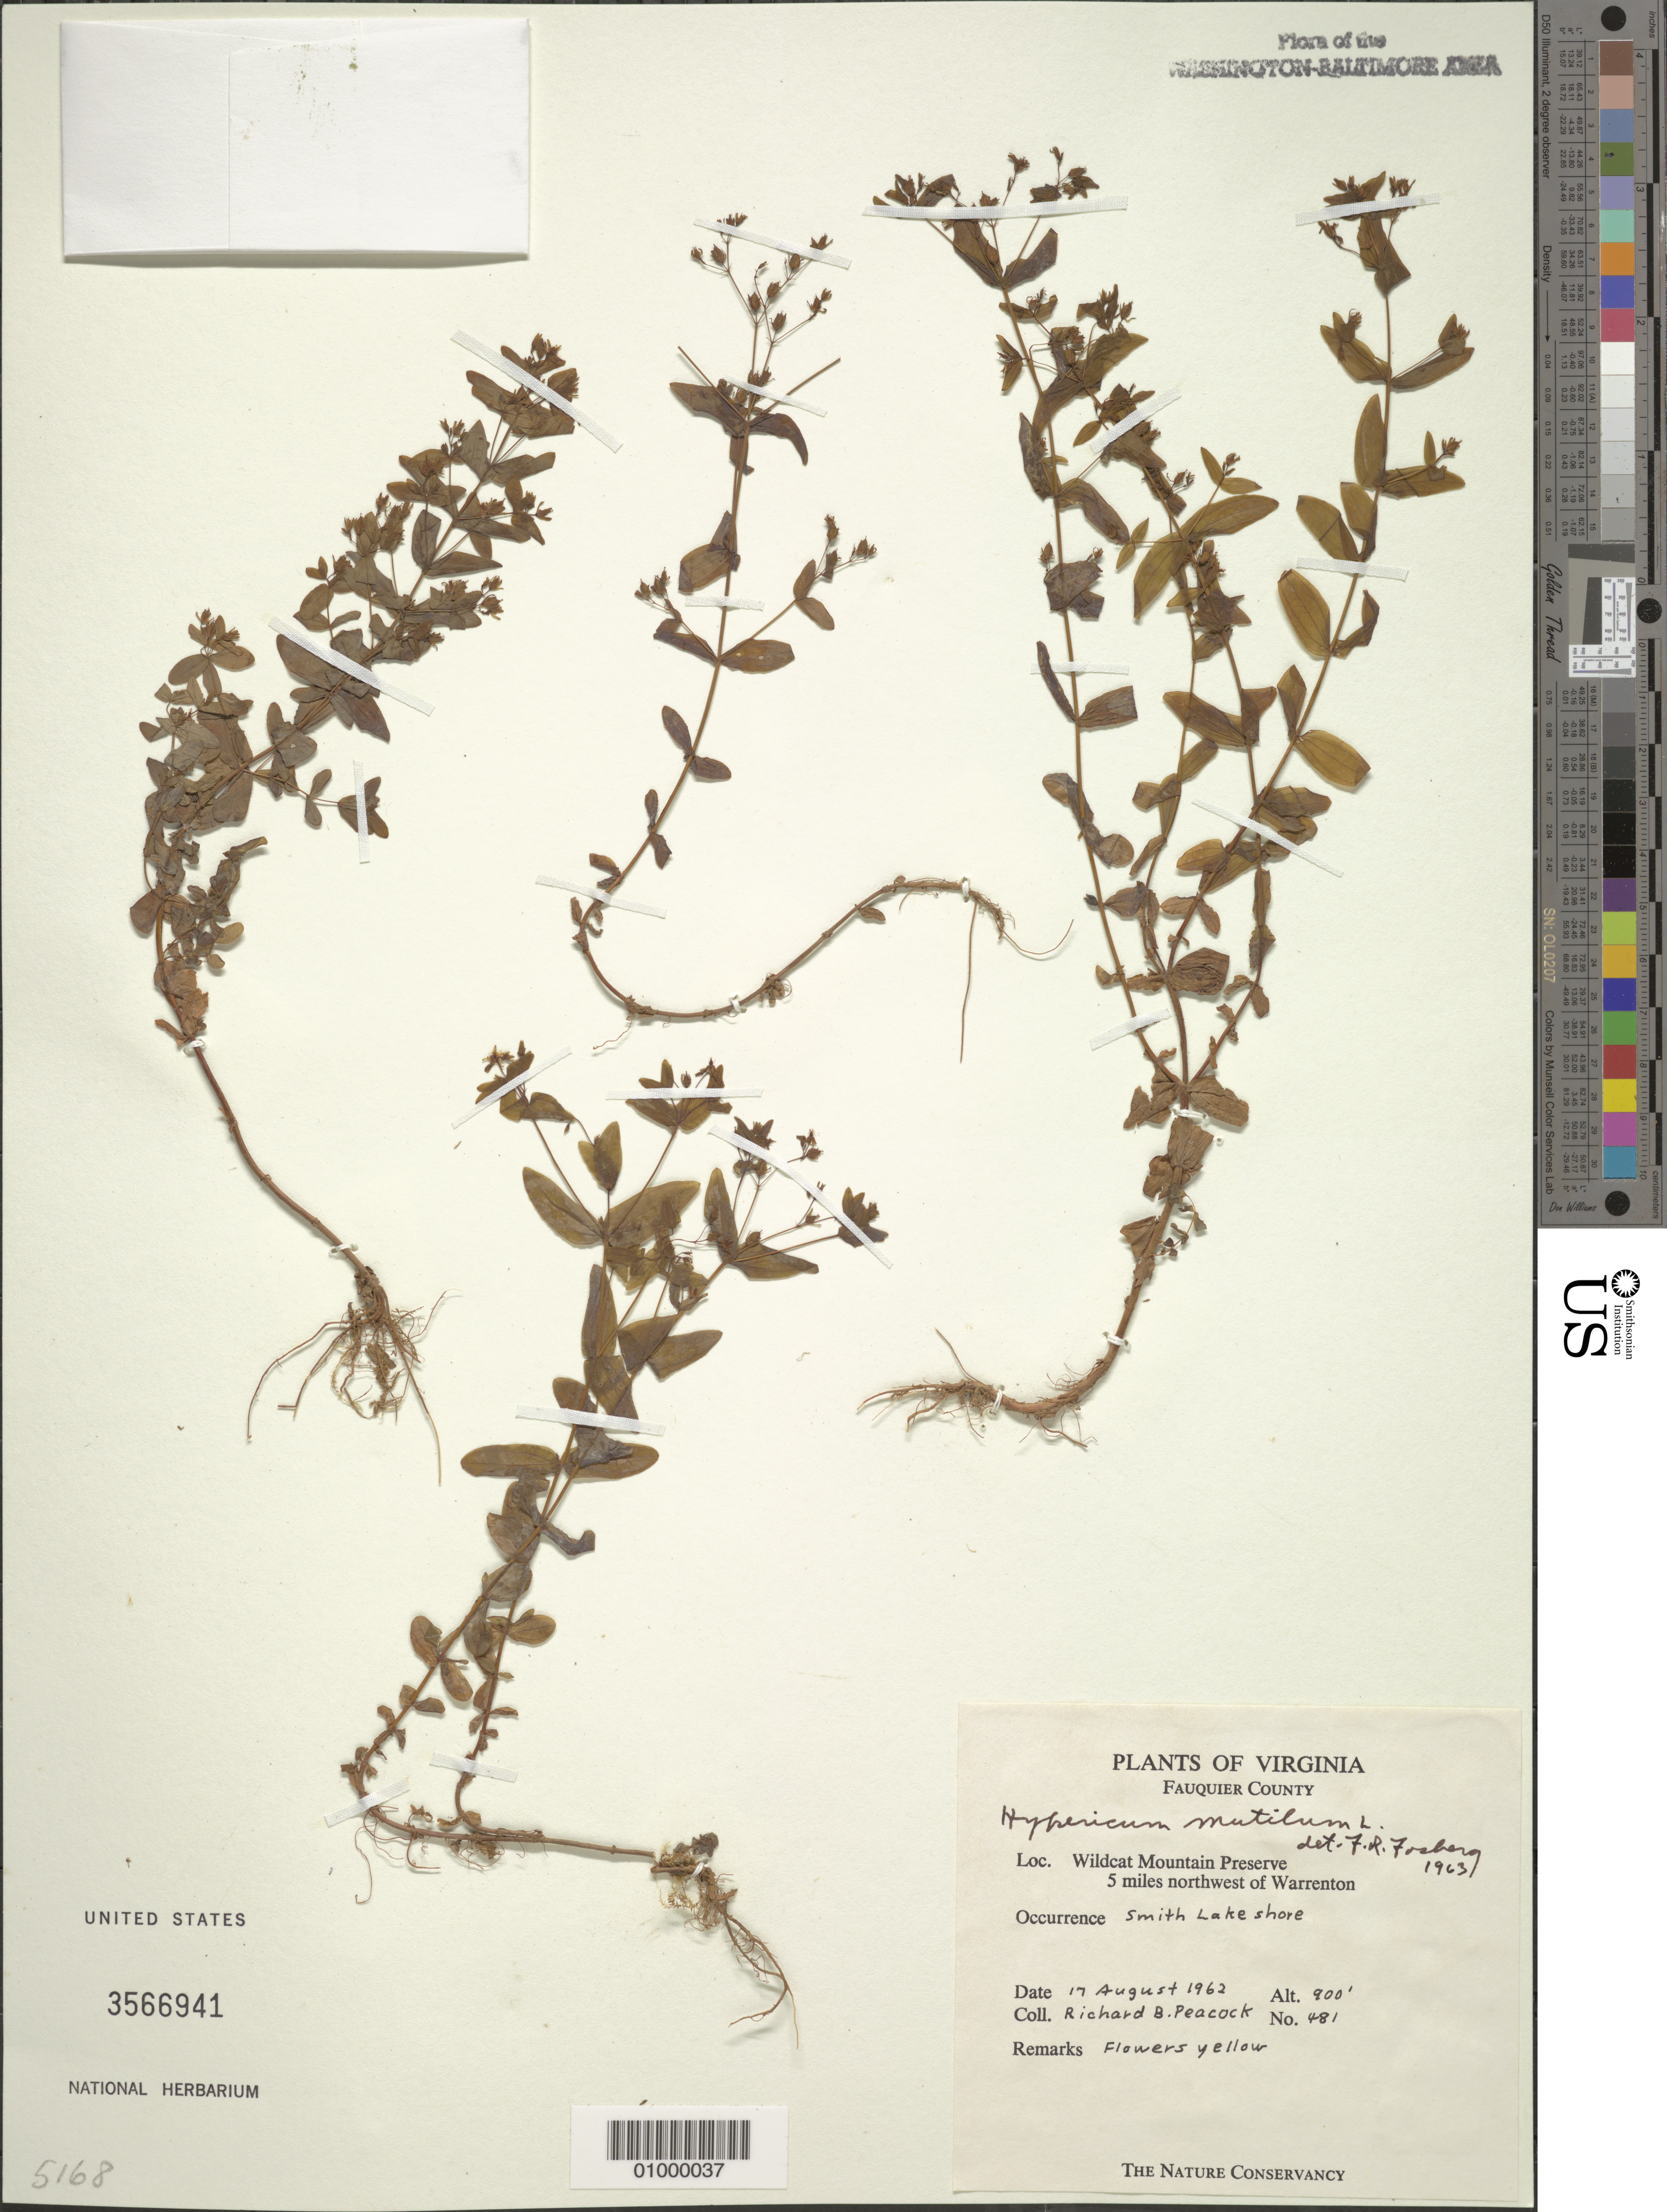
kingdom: Plantae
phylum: Tracheophyta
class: Magnoliopsida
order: Malpighiales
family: Hypericaceae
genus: Hypericum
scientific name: Hypericum mutilum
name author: L.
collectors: R. Peacock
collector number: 481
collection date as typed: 17 Aug 1962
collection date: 1962-08-17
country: United States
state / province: Virginia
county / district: Fauquier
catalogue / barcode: US 3566941